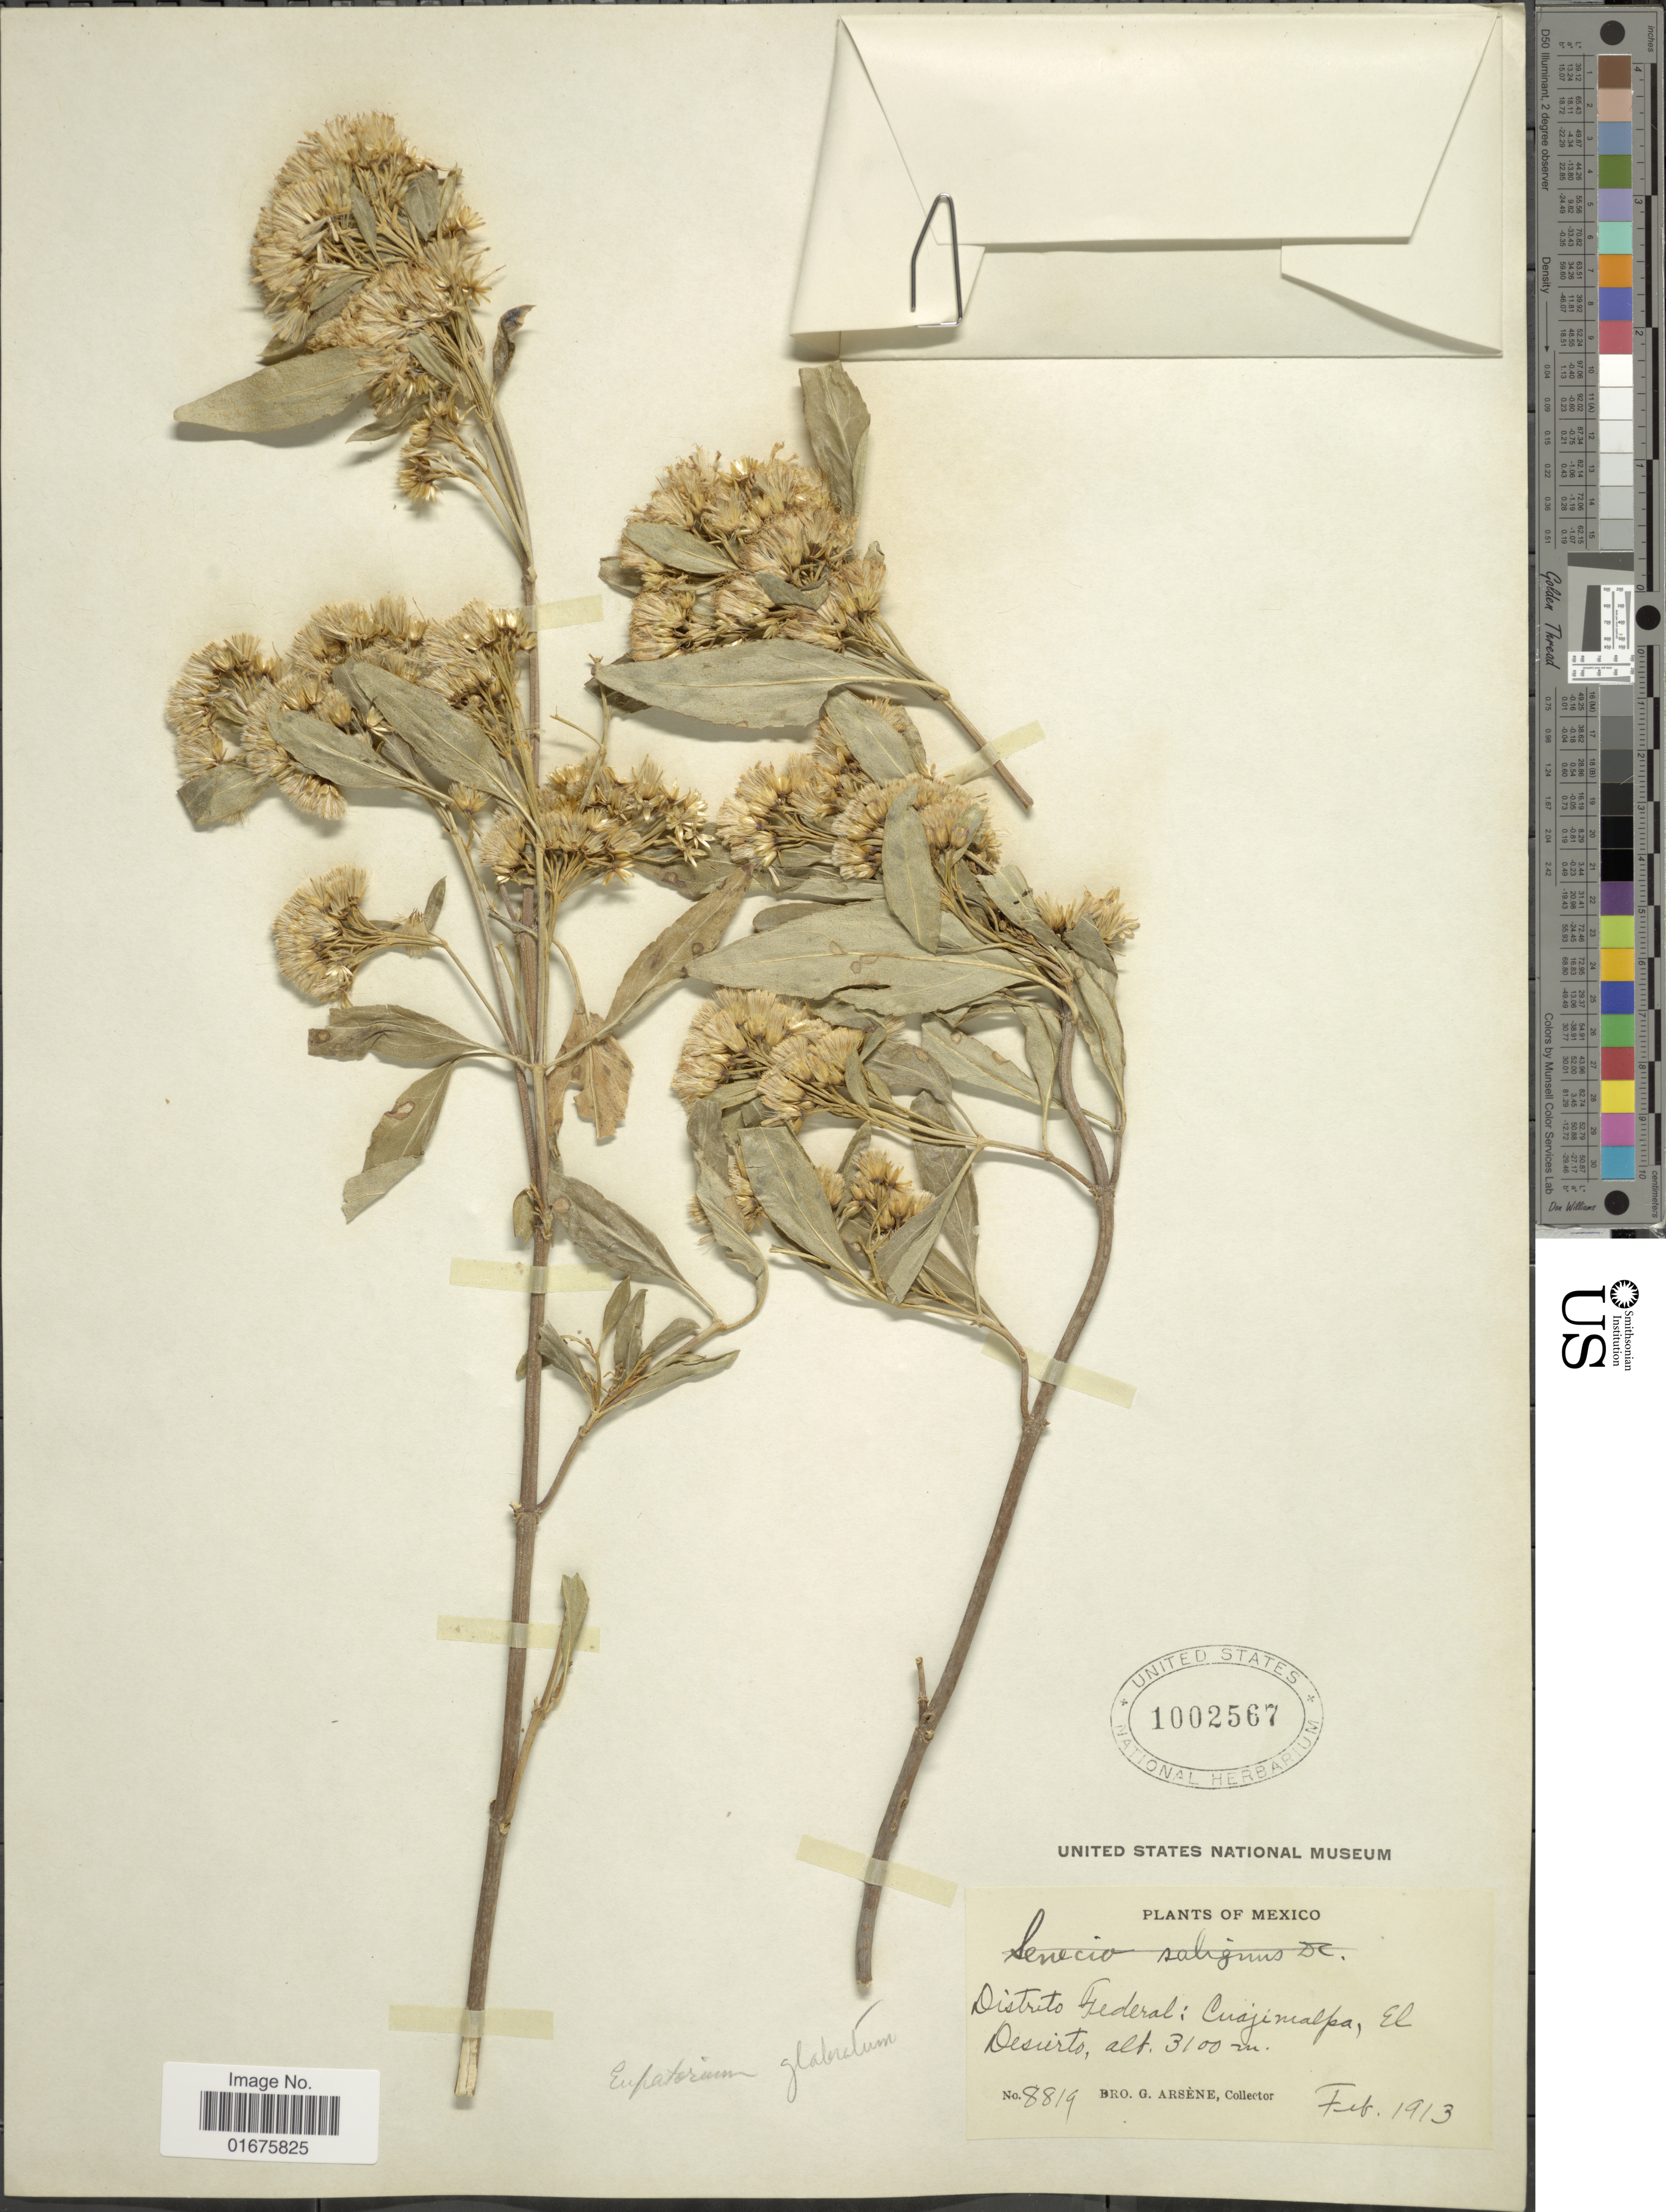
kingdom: Plantae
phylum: Tracheophyta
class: Magnoliopsida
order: Asterales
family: Asteraceae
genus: Ageratina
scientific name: Ageratina glabrata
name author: (Kunth) R.M. King & H. Rob.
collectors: Bro. G. Arsène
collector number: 8819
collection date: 1913-02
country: Mexico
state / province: Distrito Federal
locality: Cuajimalpa, El Desierto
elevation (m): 3100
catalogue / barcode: US 1002567